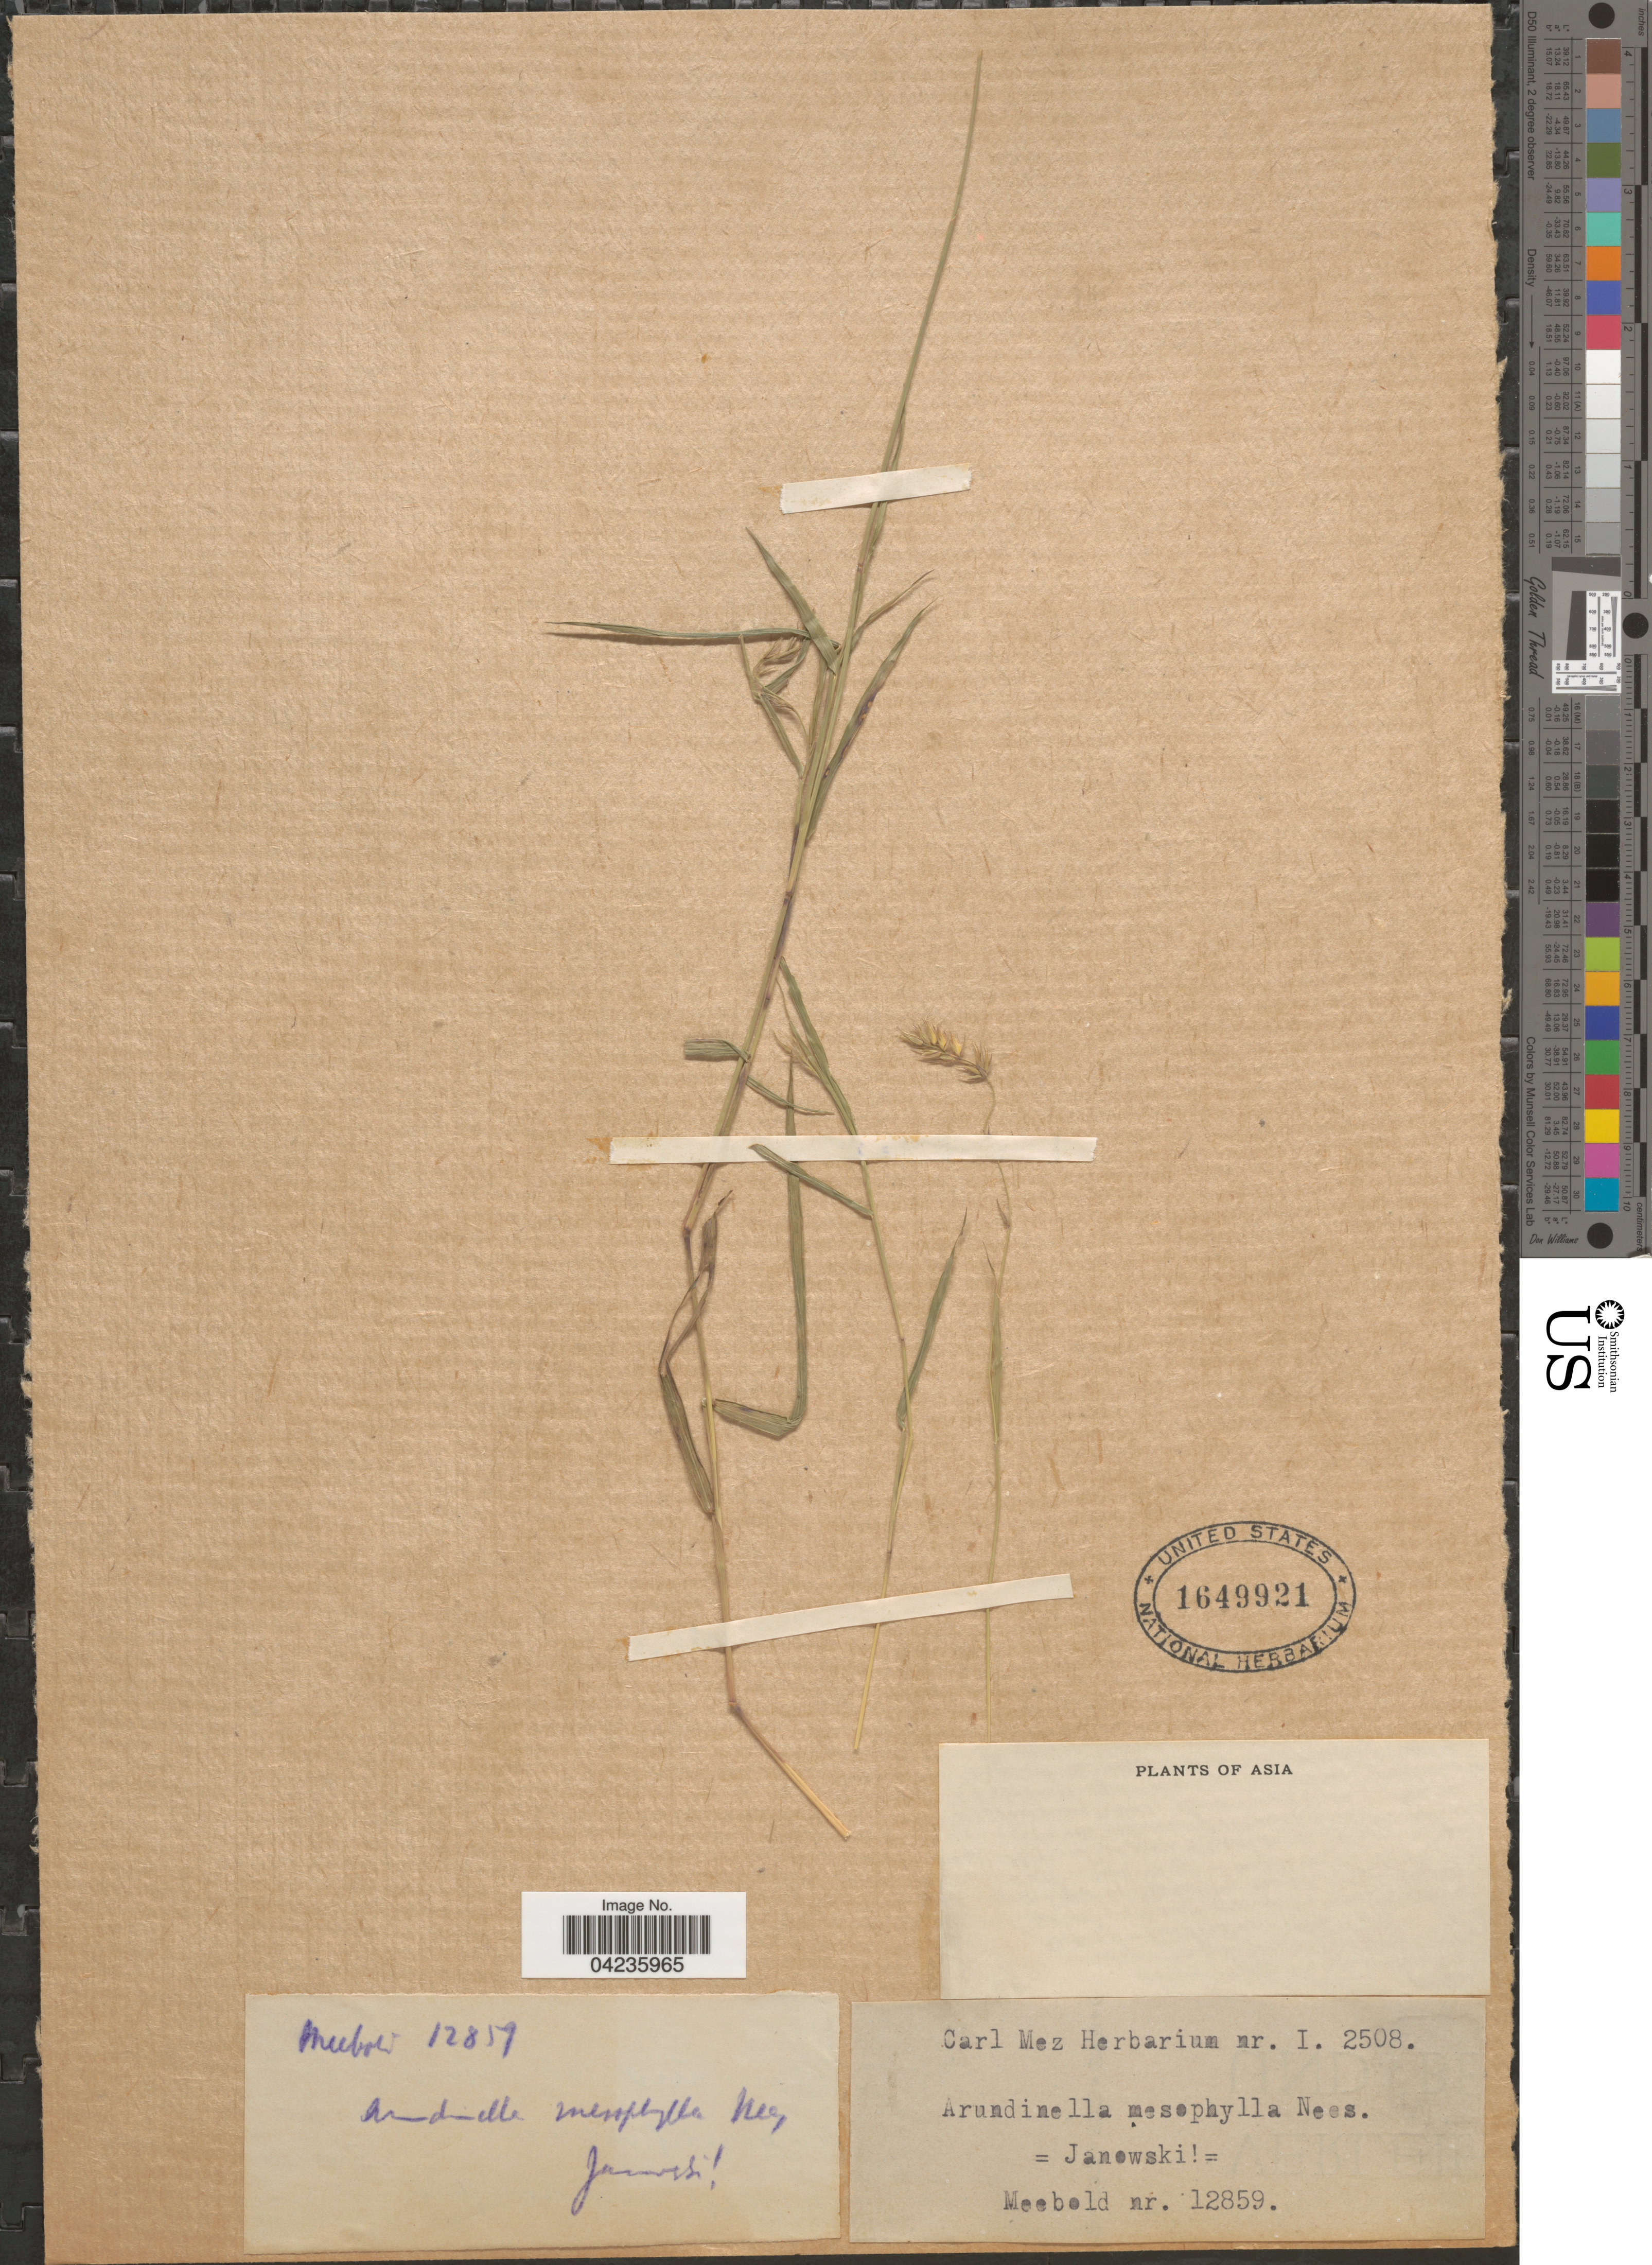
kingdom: Plantae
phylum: Tracheophyta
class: Liliopsida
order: Poales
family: Poaceae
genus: Arundinella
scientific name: Arundinella mesophylla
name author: Nees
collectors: Meebold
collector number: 12859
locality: Asia.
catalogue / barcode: US 1649921